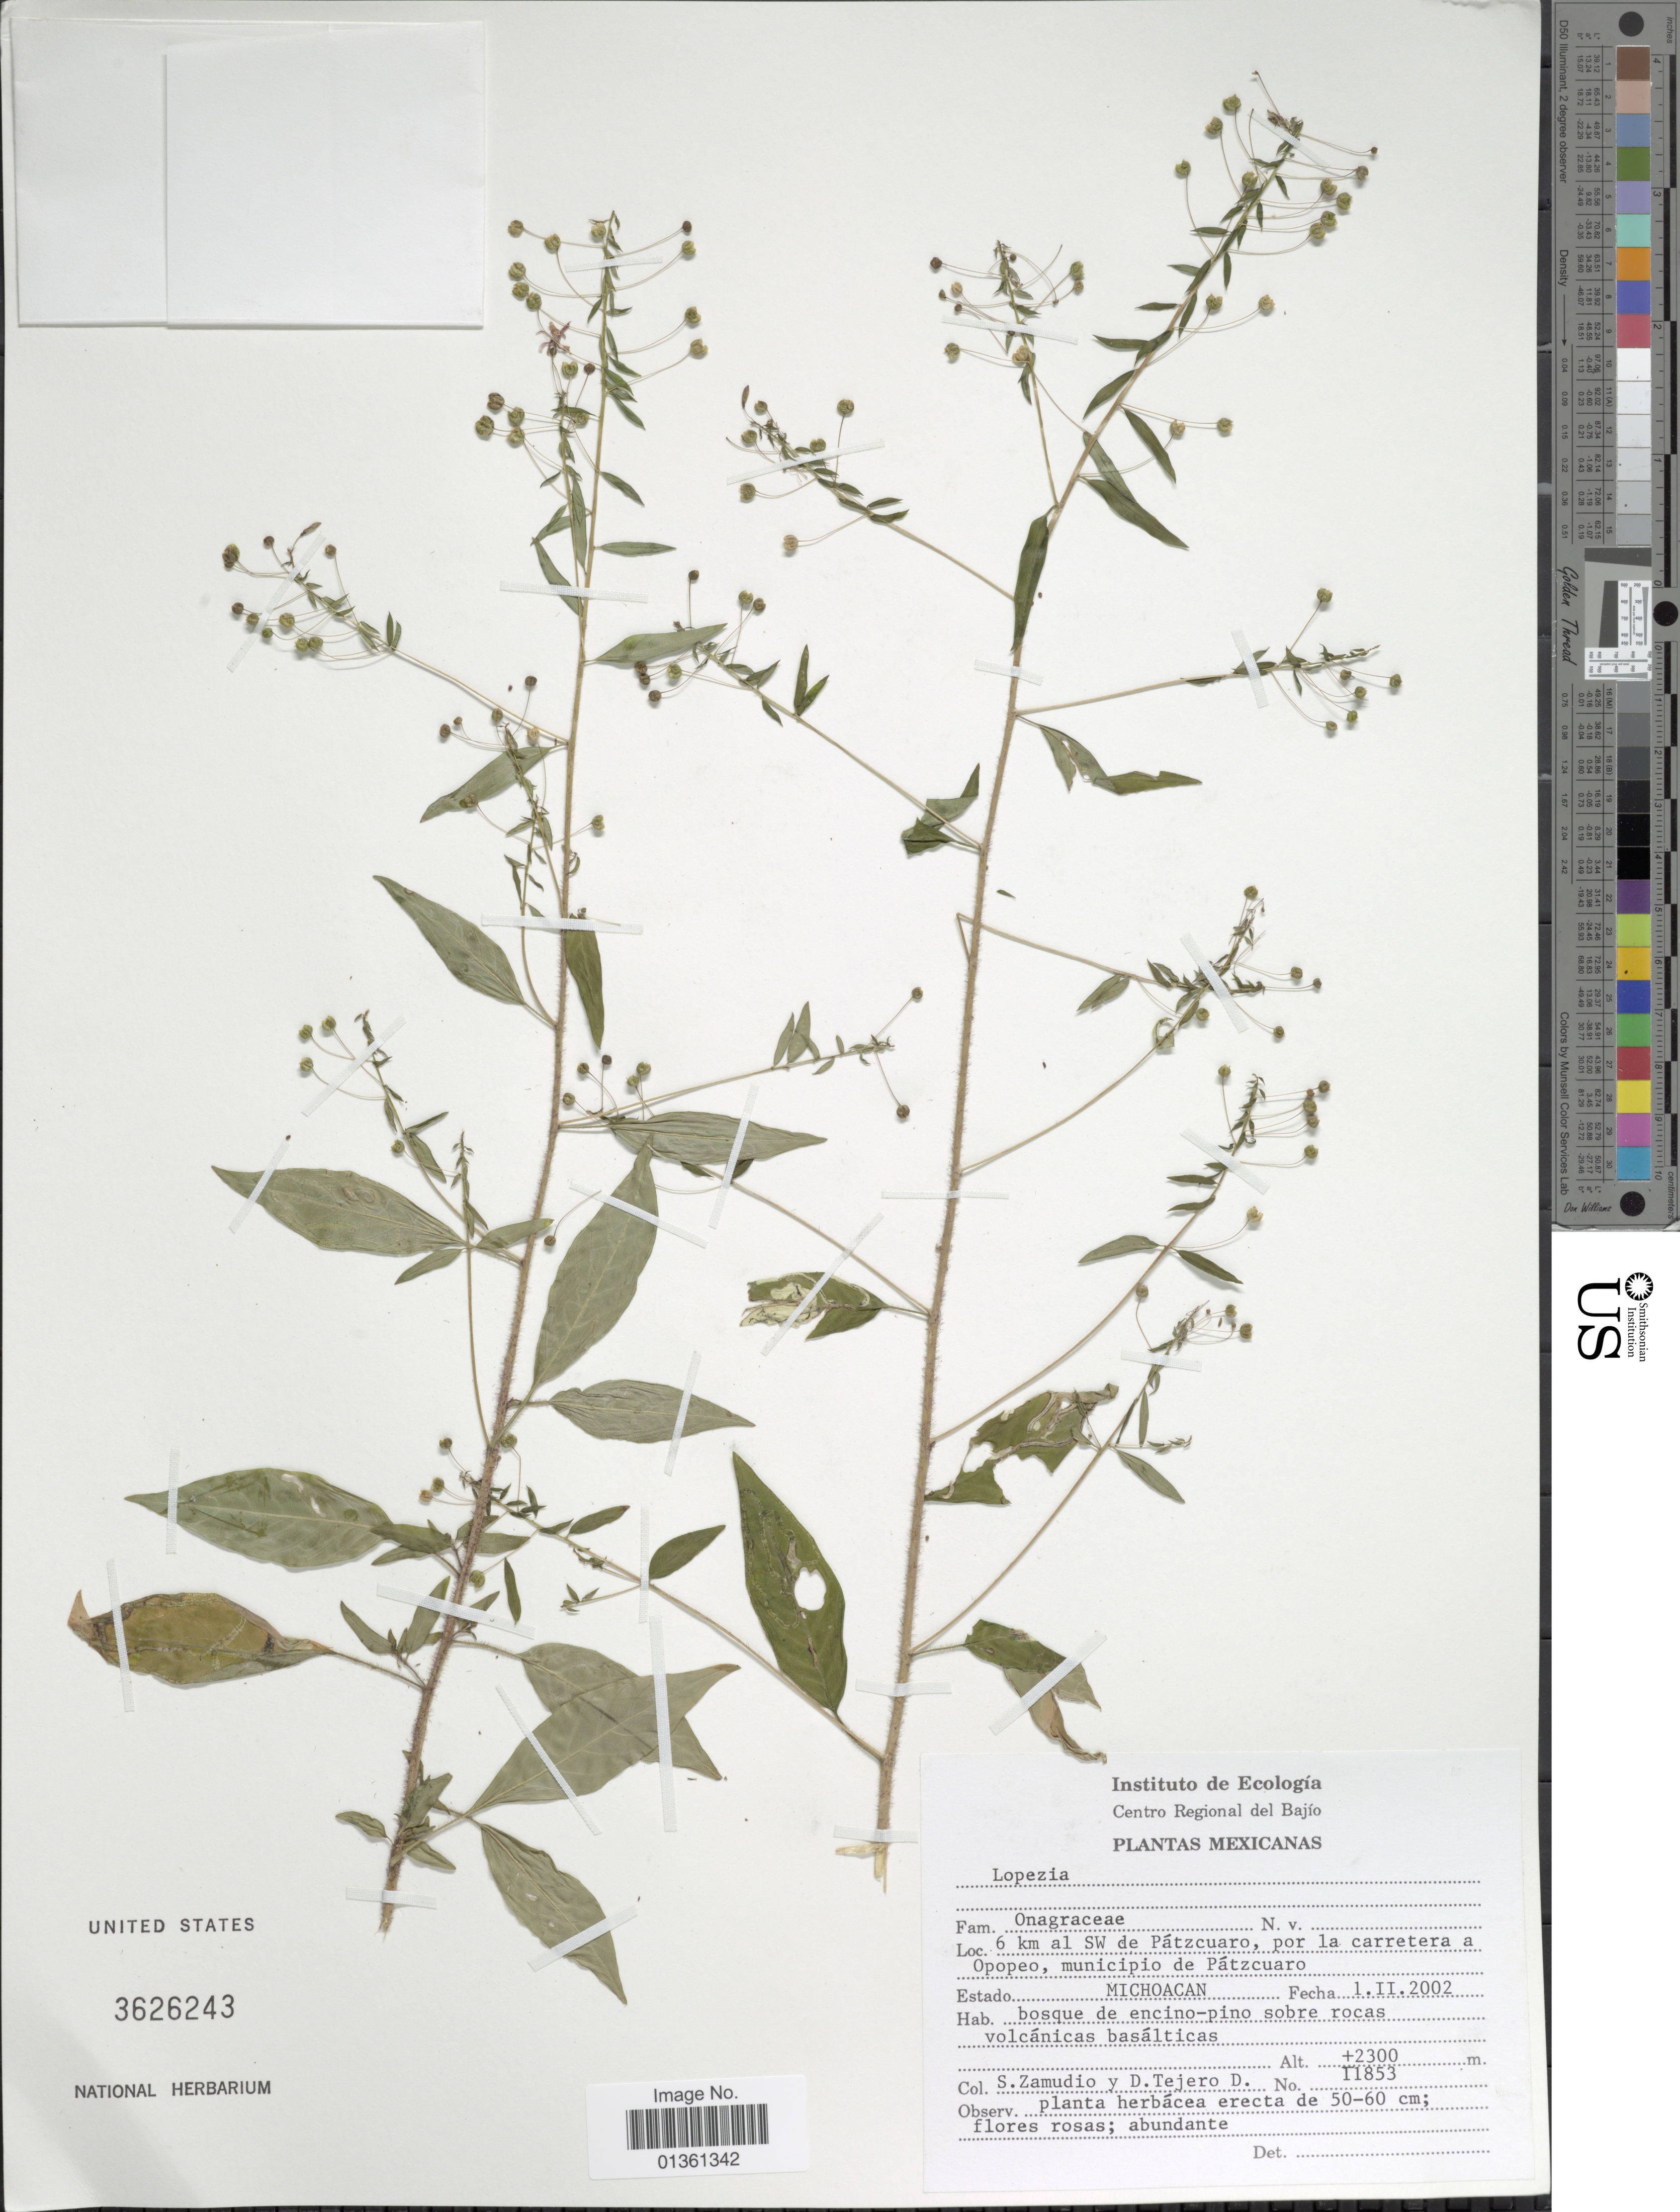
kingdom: Plantae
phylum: Tracheophyta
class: Magnoliopsida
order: Myrtales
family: Onagraceae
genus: Lopezia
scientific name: Lopezia sp.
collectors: S. Zamudio Ruíz & D. Tejero D.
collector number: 11853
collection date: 2002-02-01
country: Mexico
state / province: Michoacán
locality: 6 km al SW de Pátzcuaro, por la carretera a Opopeo, municipio de Pátzcuaro.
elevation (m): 2300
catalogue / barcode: US 3626243